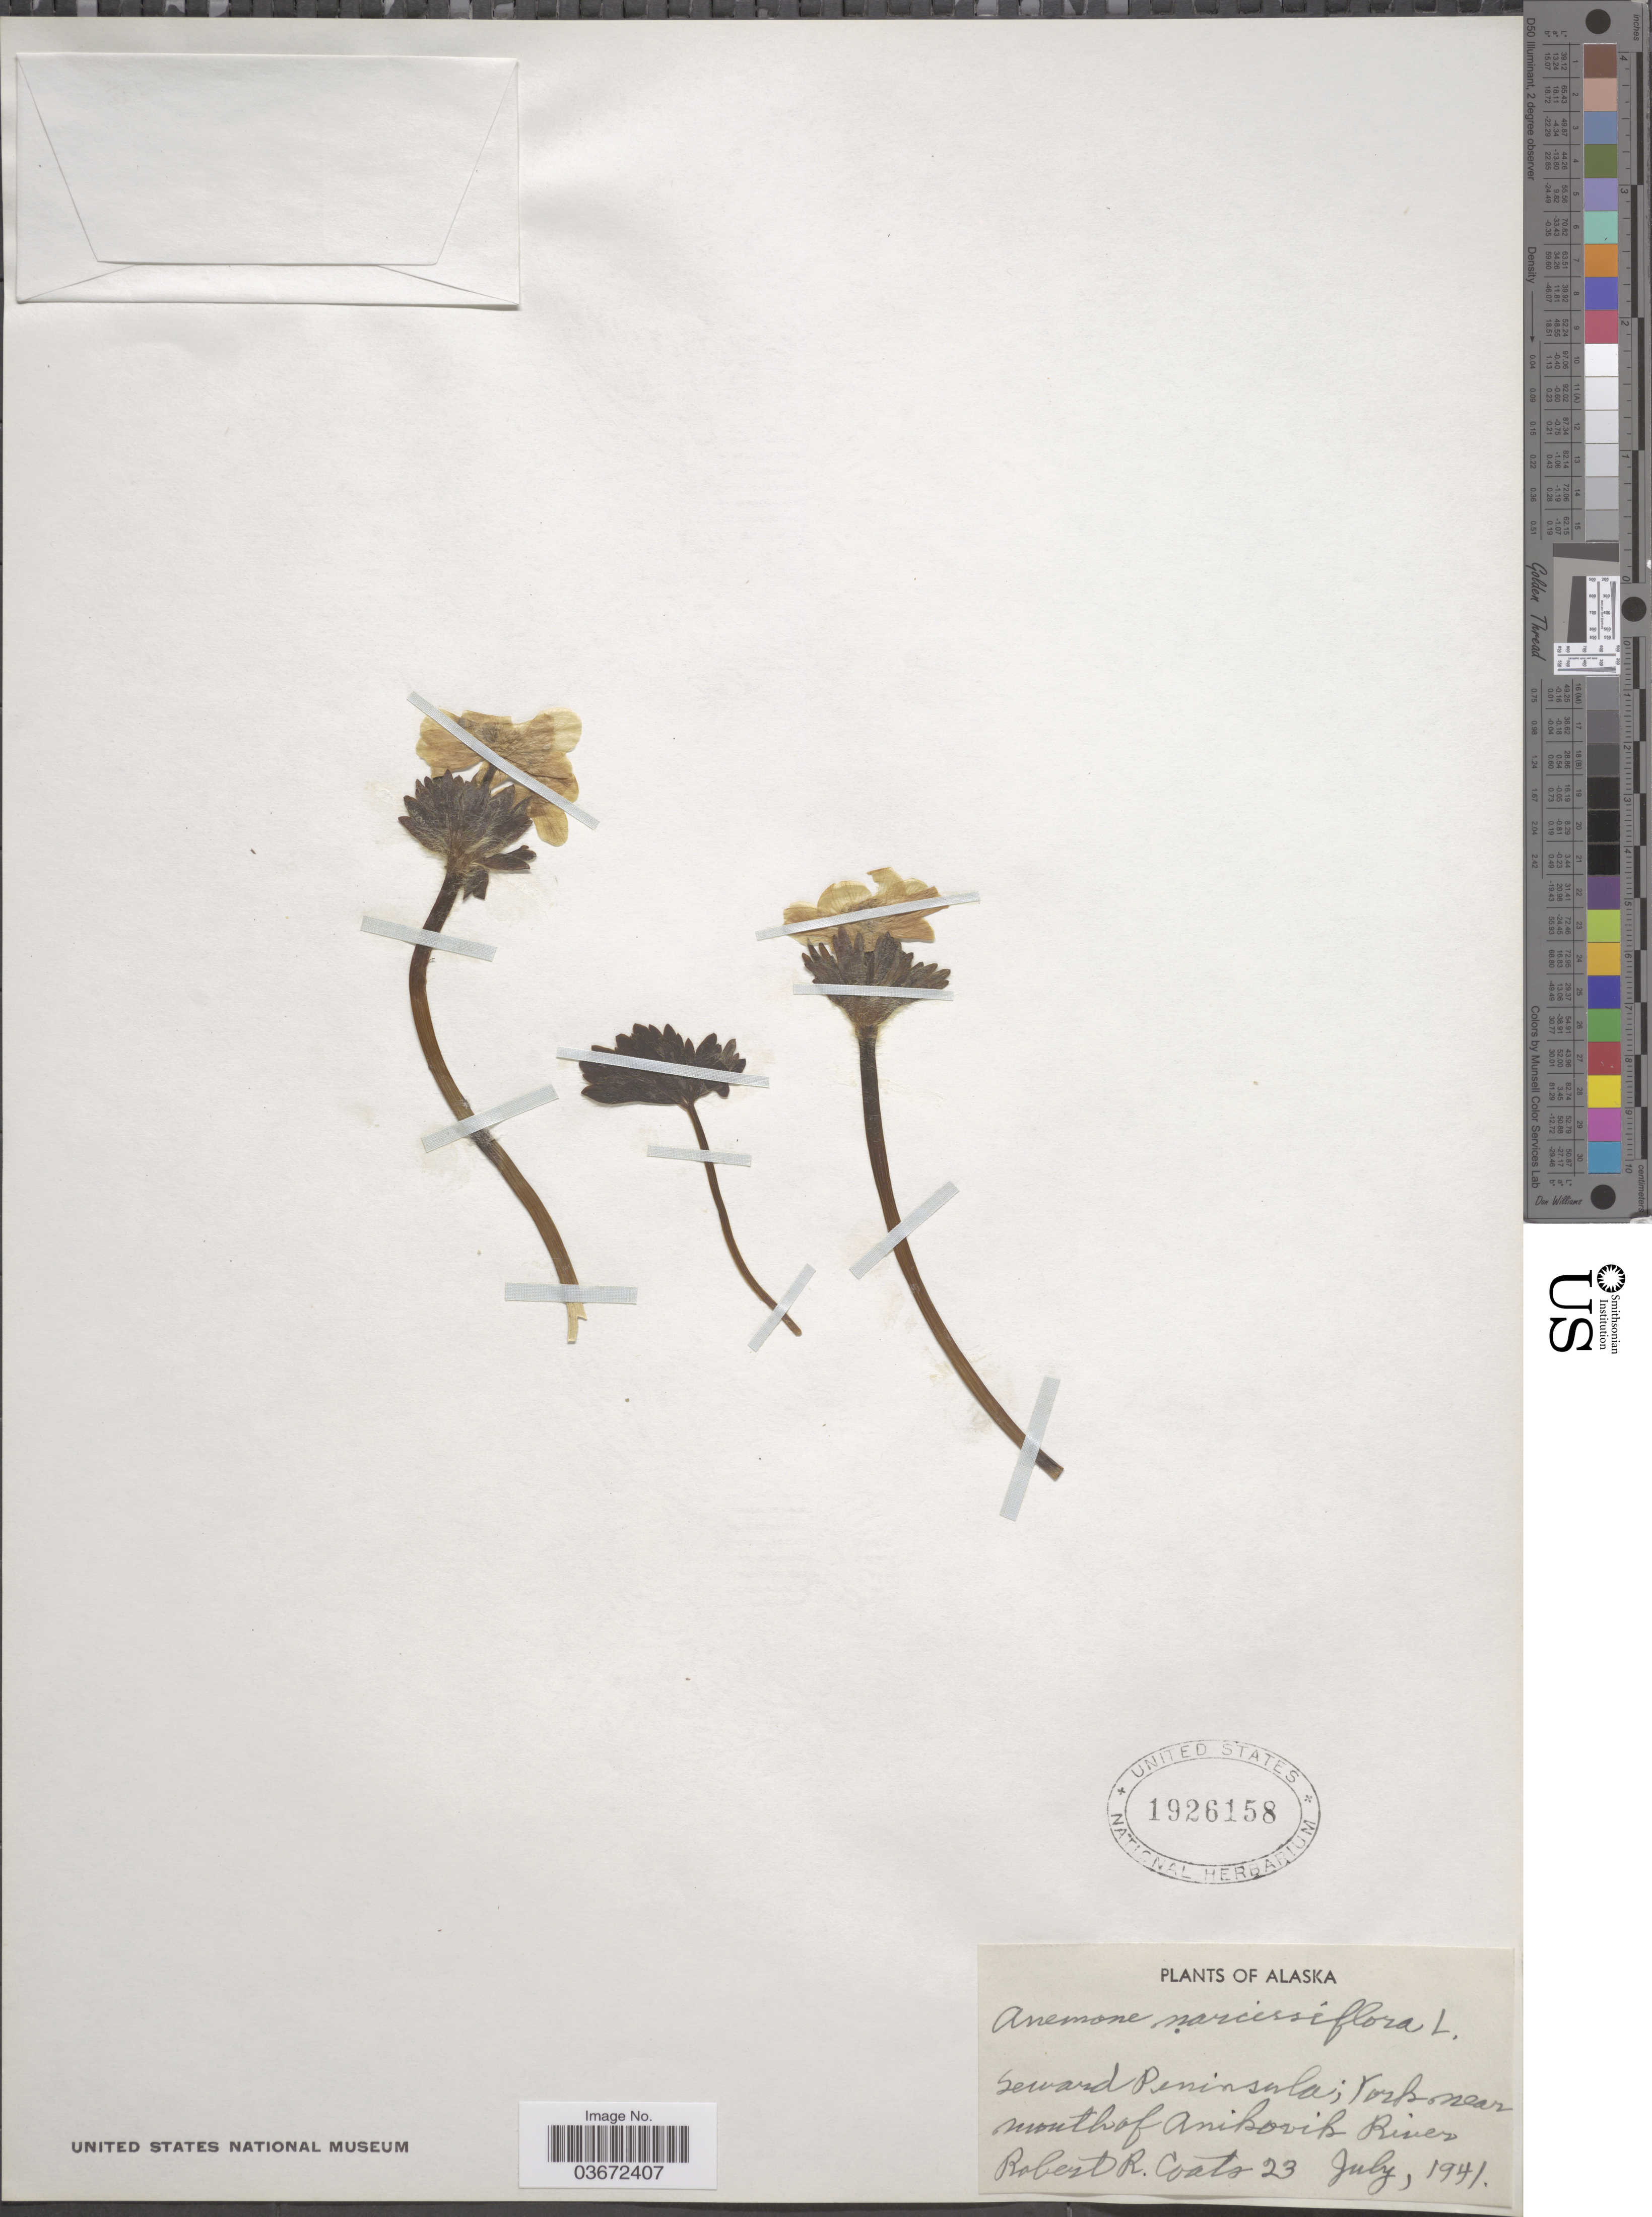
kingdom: Plantae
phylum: Tracheophyta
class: Magnoliopsida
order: Ranunculales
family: Ranunculaceae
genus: Anemone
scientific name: Anemone narcissiflora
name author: L.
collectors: R. Coats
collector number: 23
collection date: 1941-07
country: United States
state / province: Alaska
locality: Seward Peninsula; Fork near mouth of Anikovik River.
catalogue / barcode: US 1926158